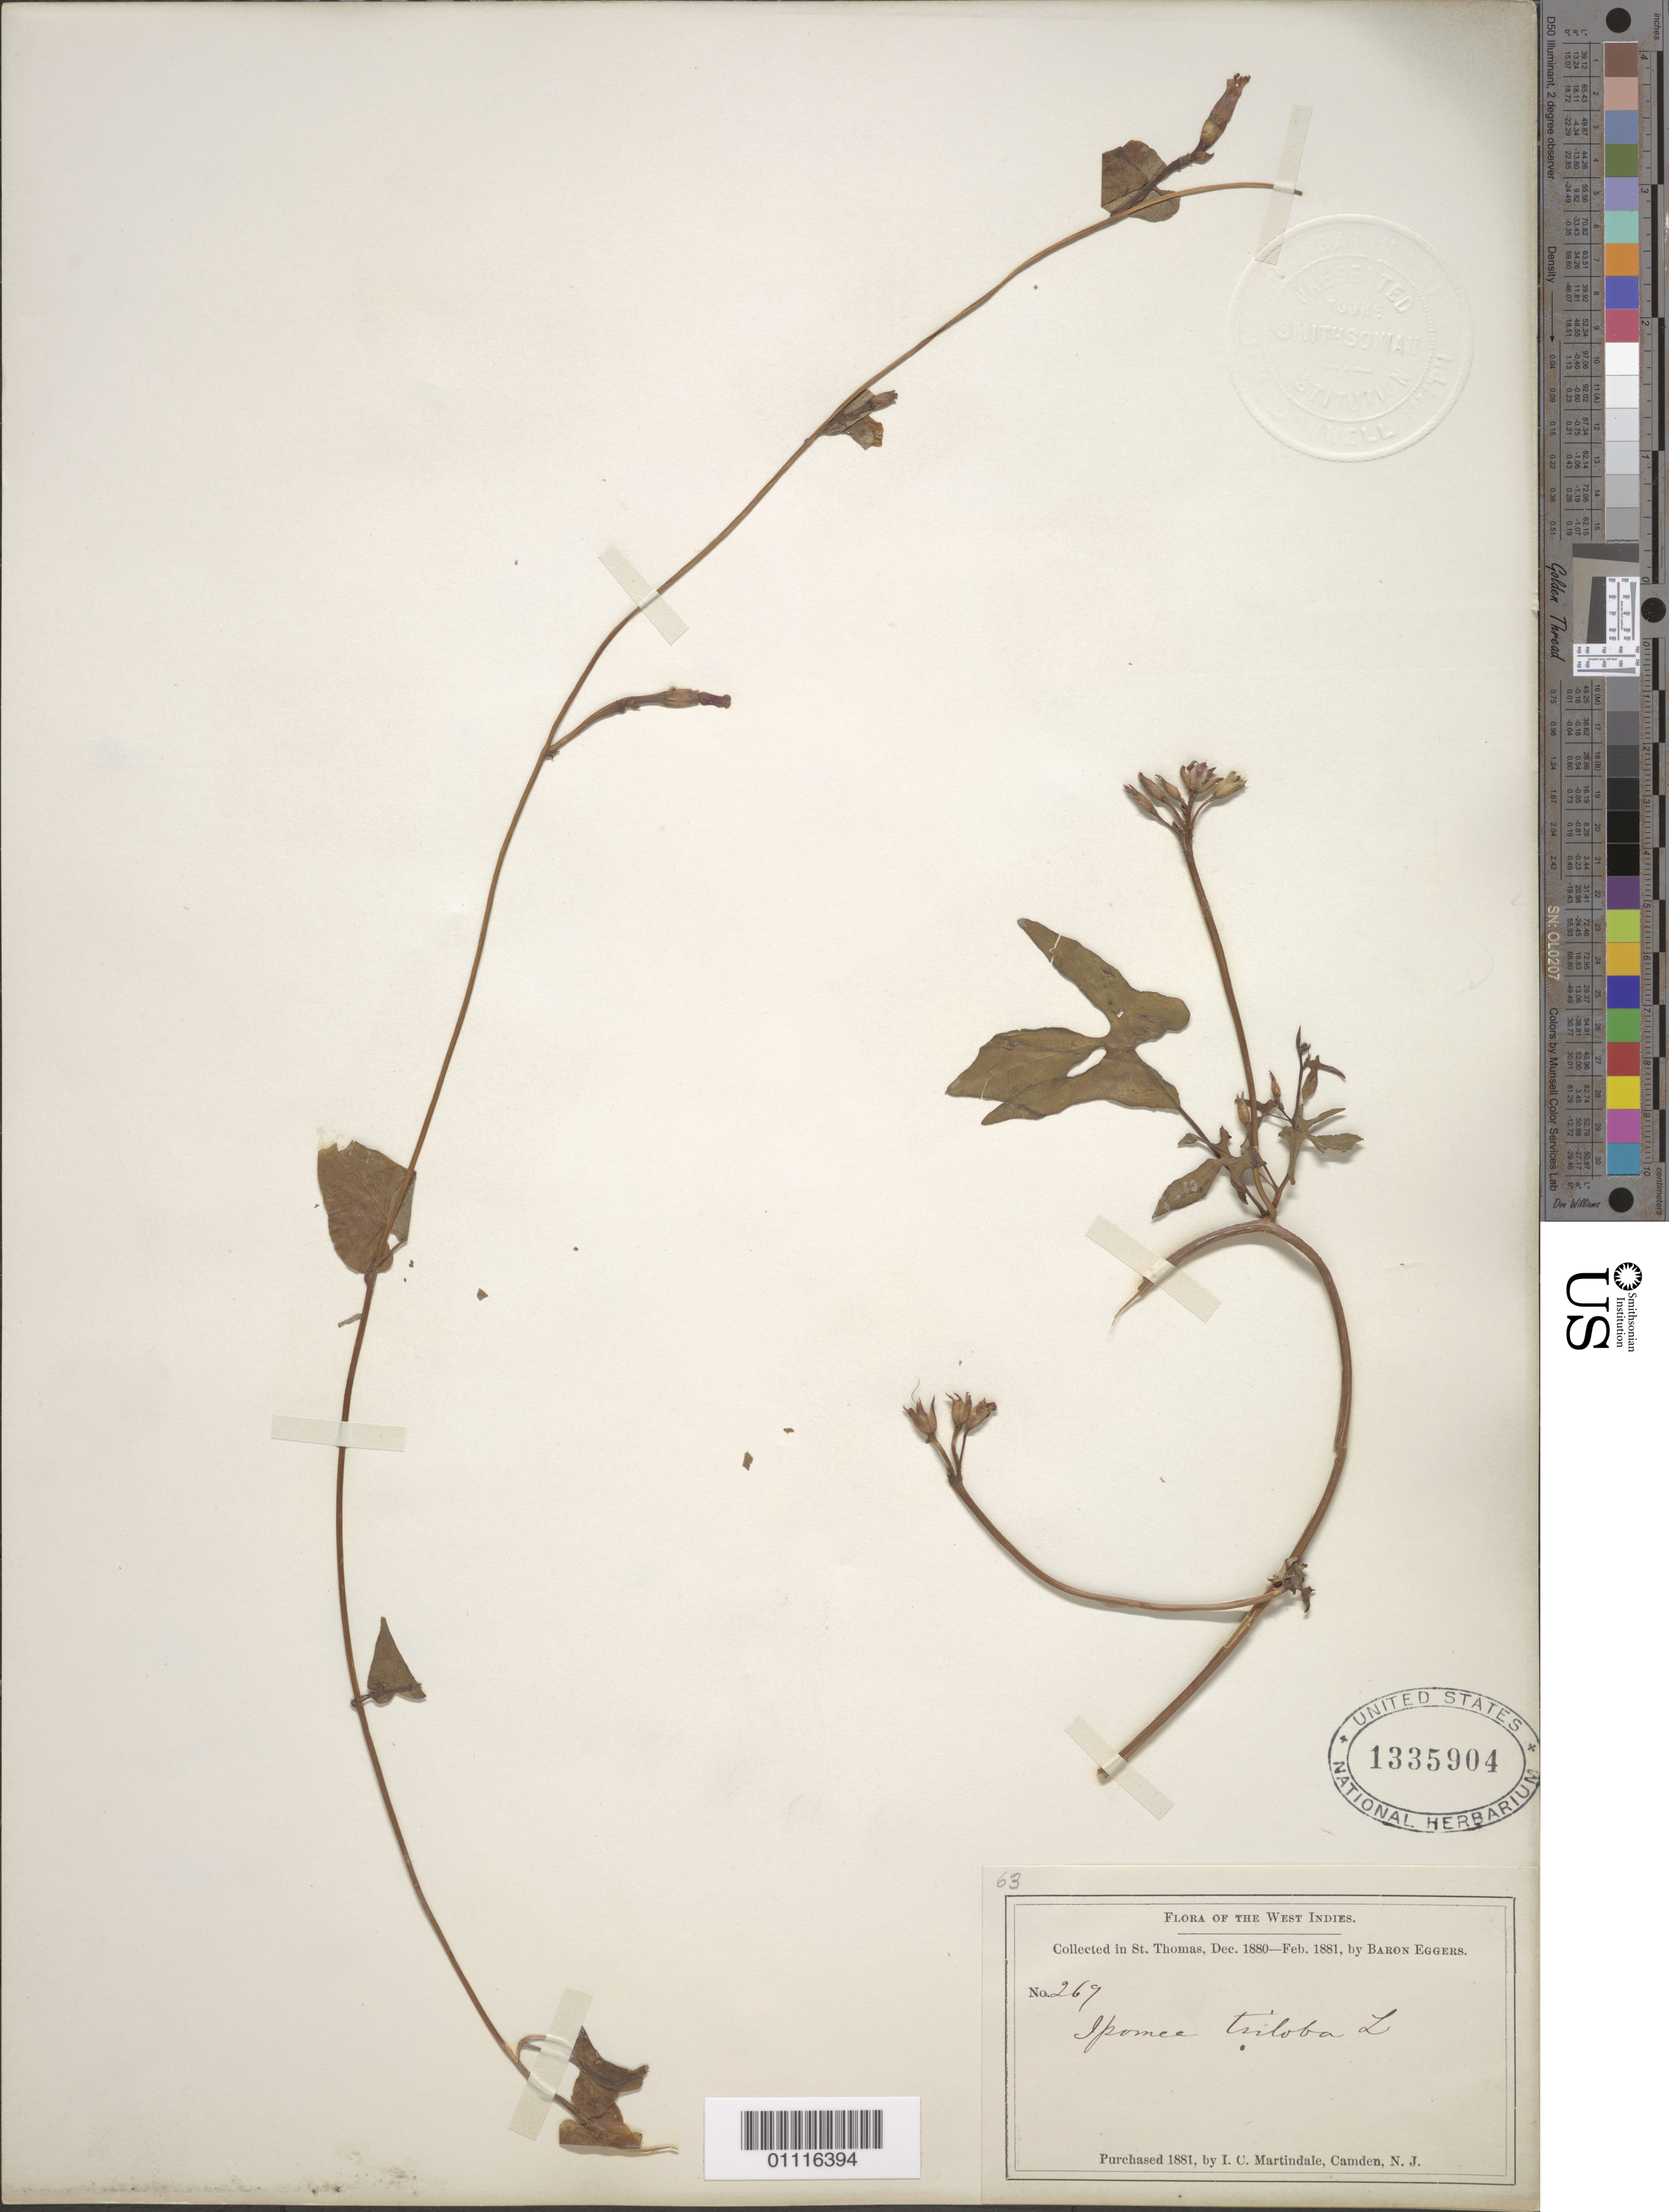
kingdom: Plantae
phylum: Tracheophyta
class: Magnoliopsida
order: Solanales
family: Convolvulaceae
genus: Ipomoea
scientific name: Ipomoea triloba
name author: L.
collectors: H. F. A. von Eggers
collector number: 269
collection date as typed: Dec 1880 to Feb 1881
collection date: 1880-12/1881-02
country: U.S. Virgin Islands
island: St. Thomas I.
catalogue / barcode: US 1335904